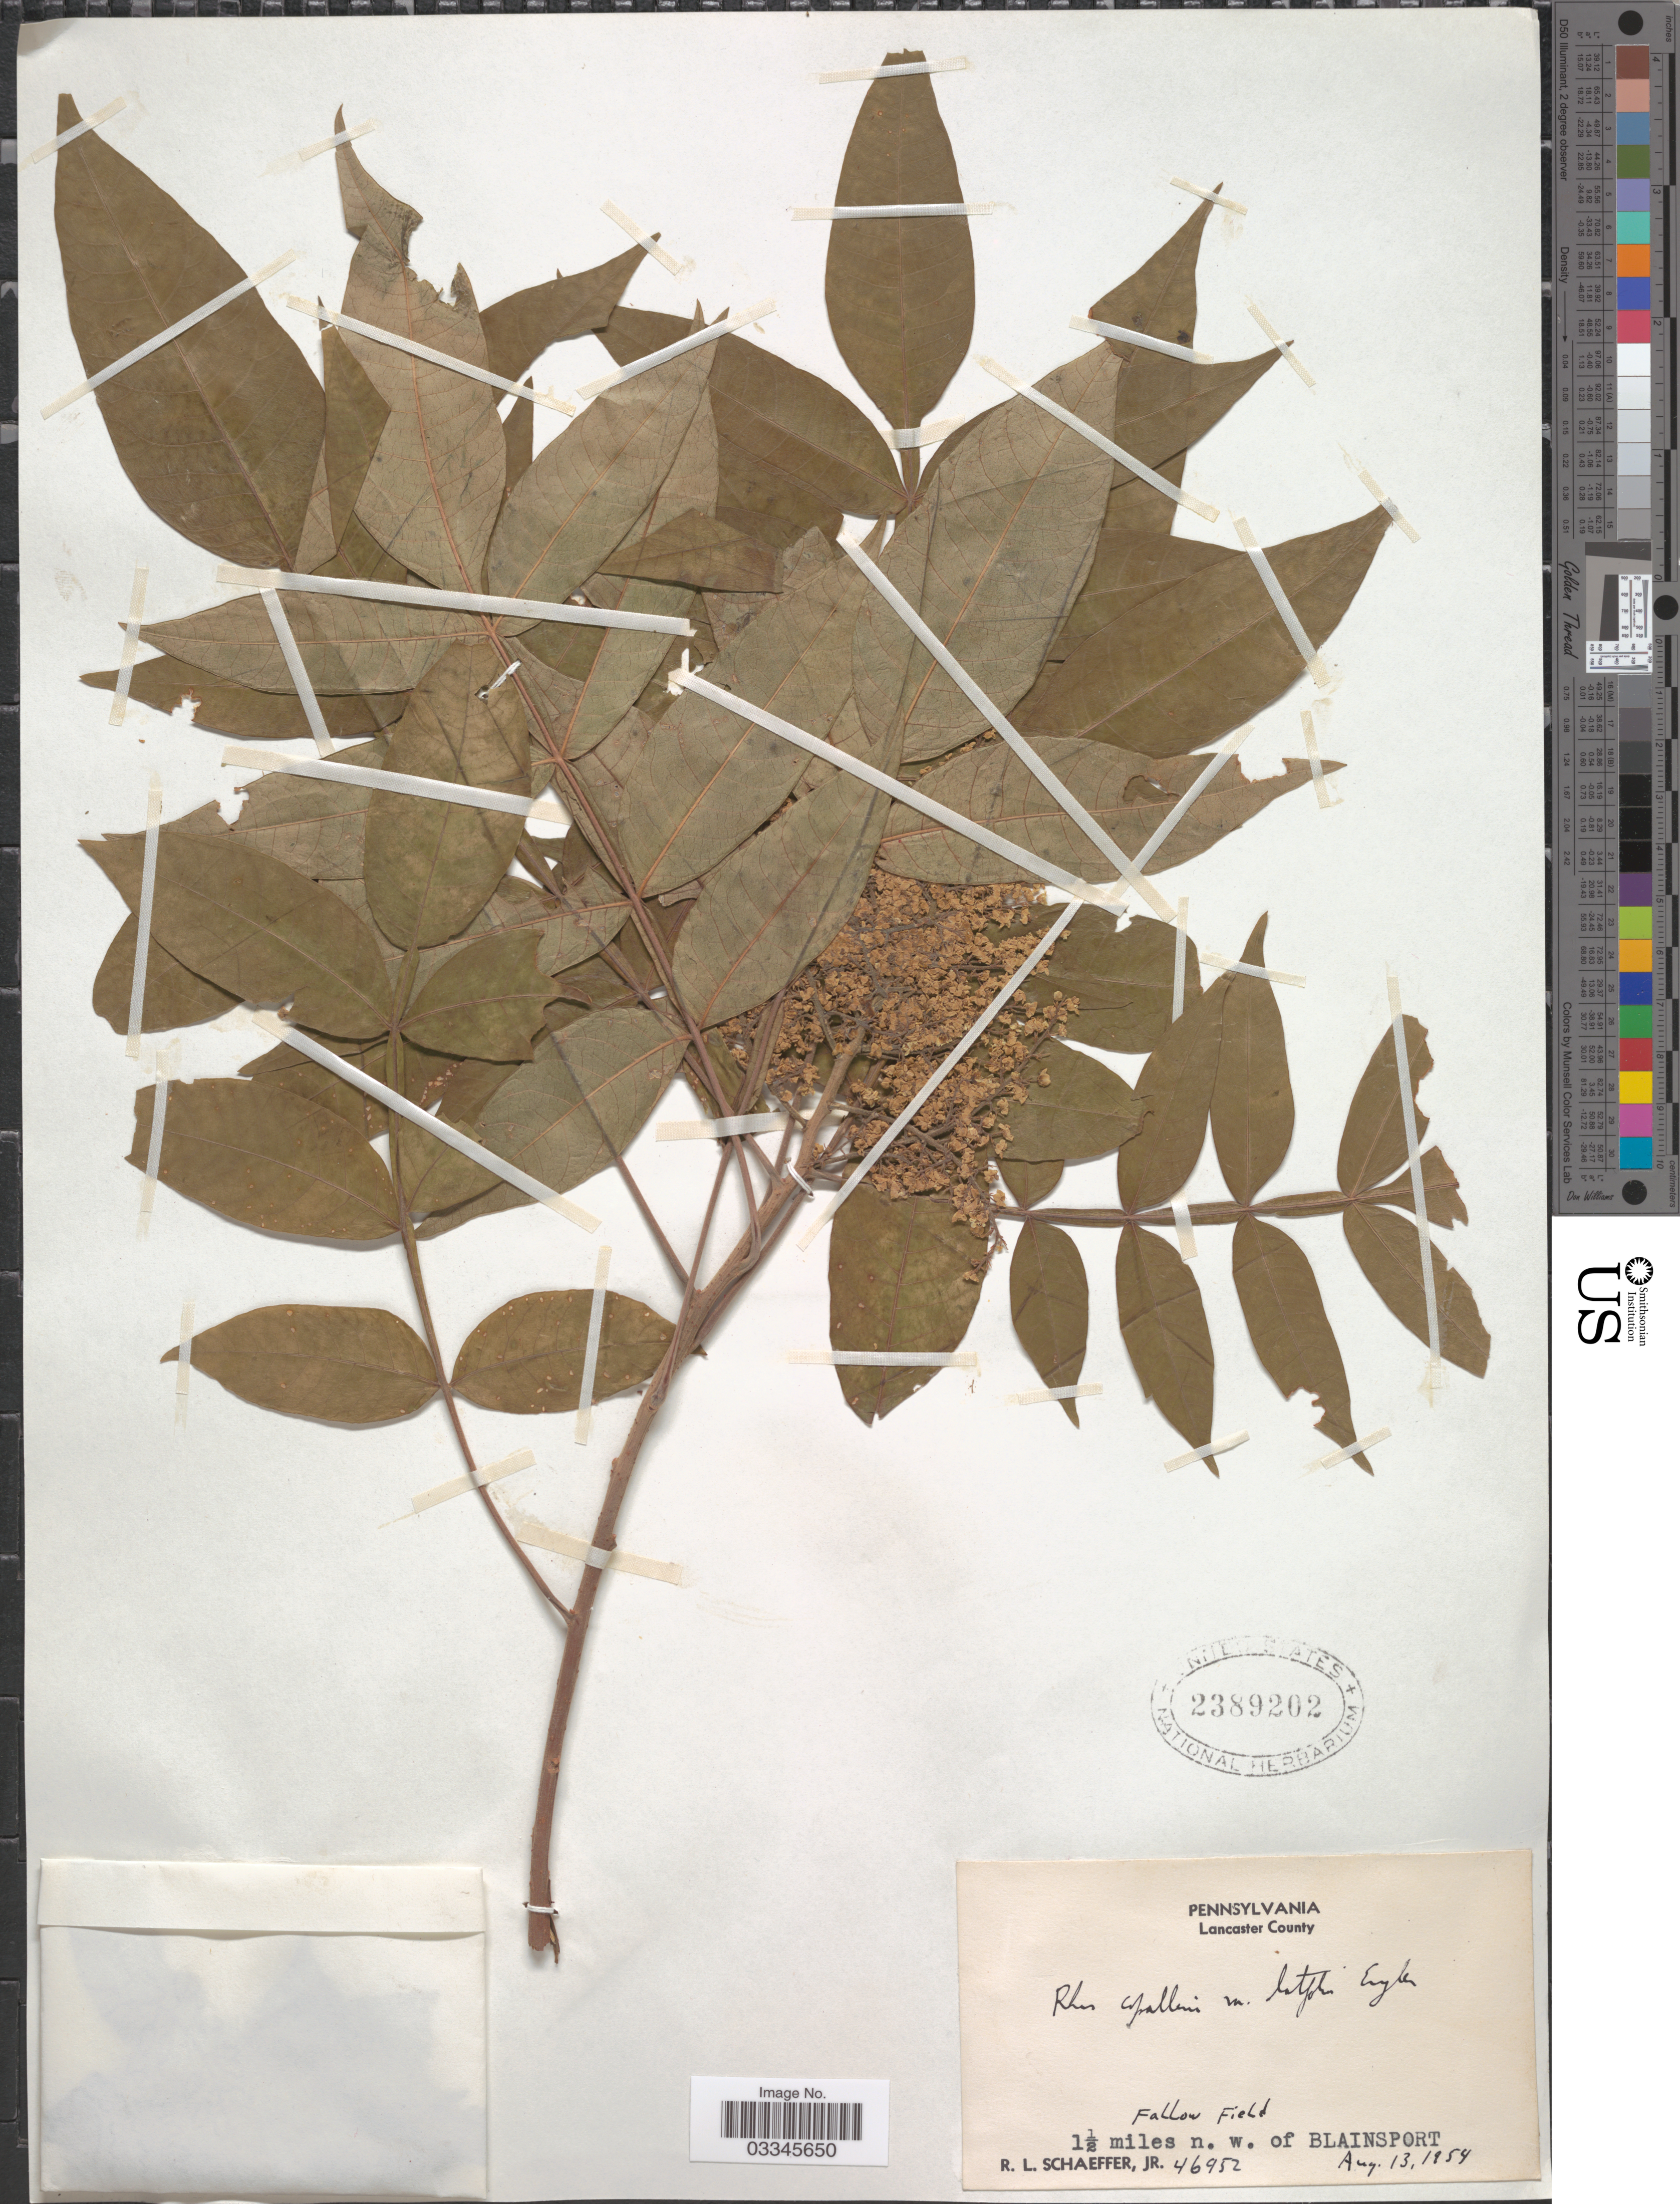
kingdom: Plantae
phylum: Tracheophyta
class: Magnoliopsida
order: Sapindales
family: Anacardiaceae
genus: Rhus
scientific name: Rhus copallinum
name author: L.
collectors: R. L. Schaeffer Jr.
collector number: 46952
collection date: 1954-08-13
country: United States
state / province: Pennsylvania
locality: Lancaster County. Fallow Field. 1½ miles n.w. of Blainsport.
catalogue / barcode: US 2389202